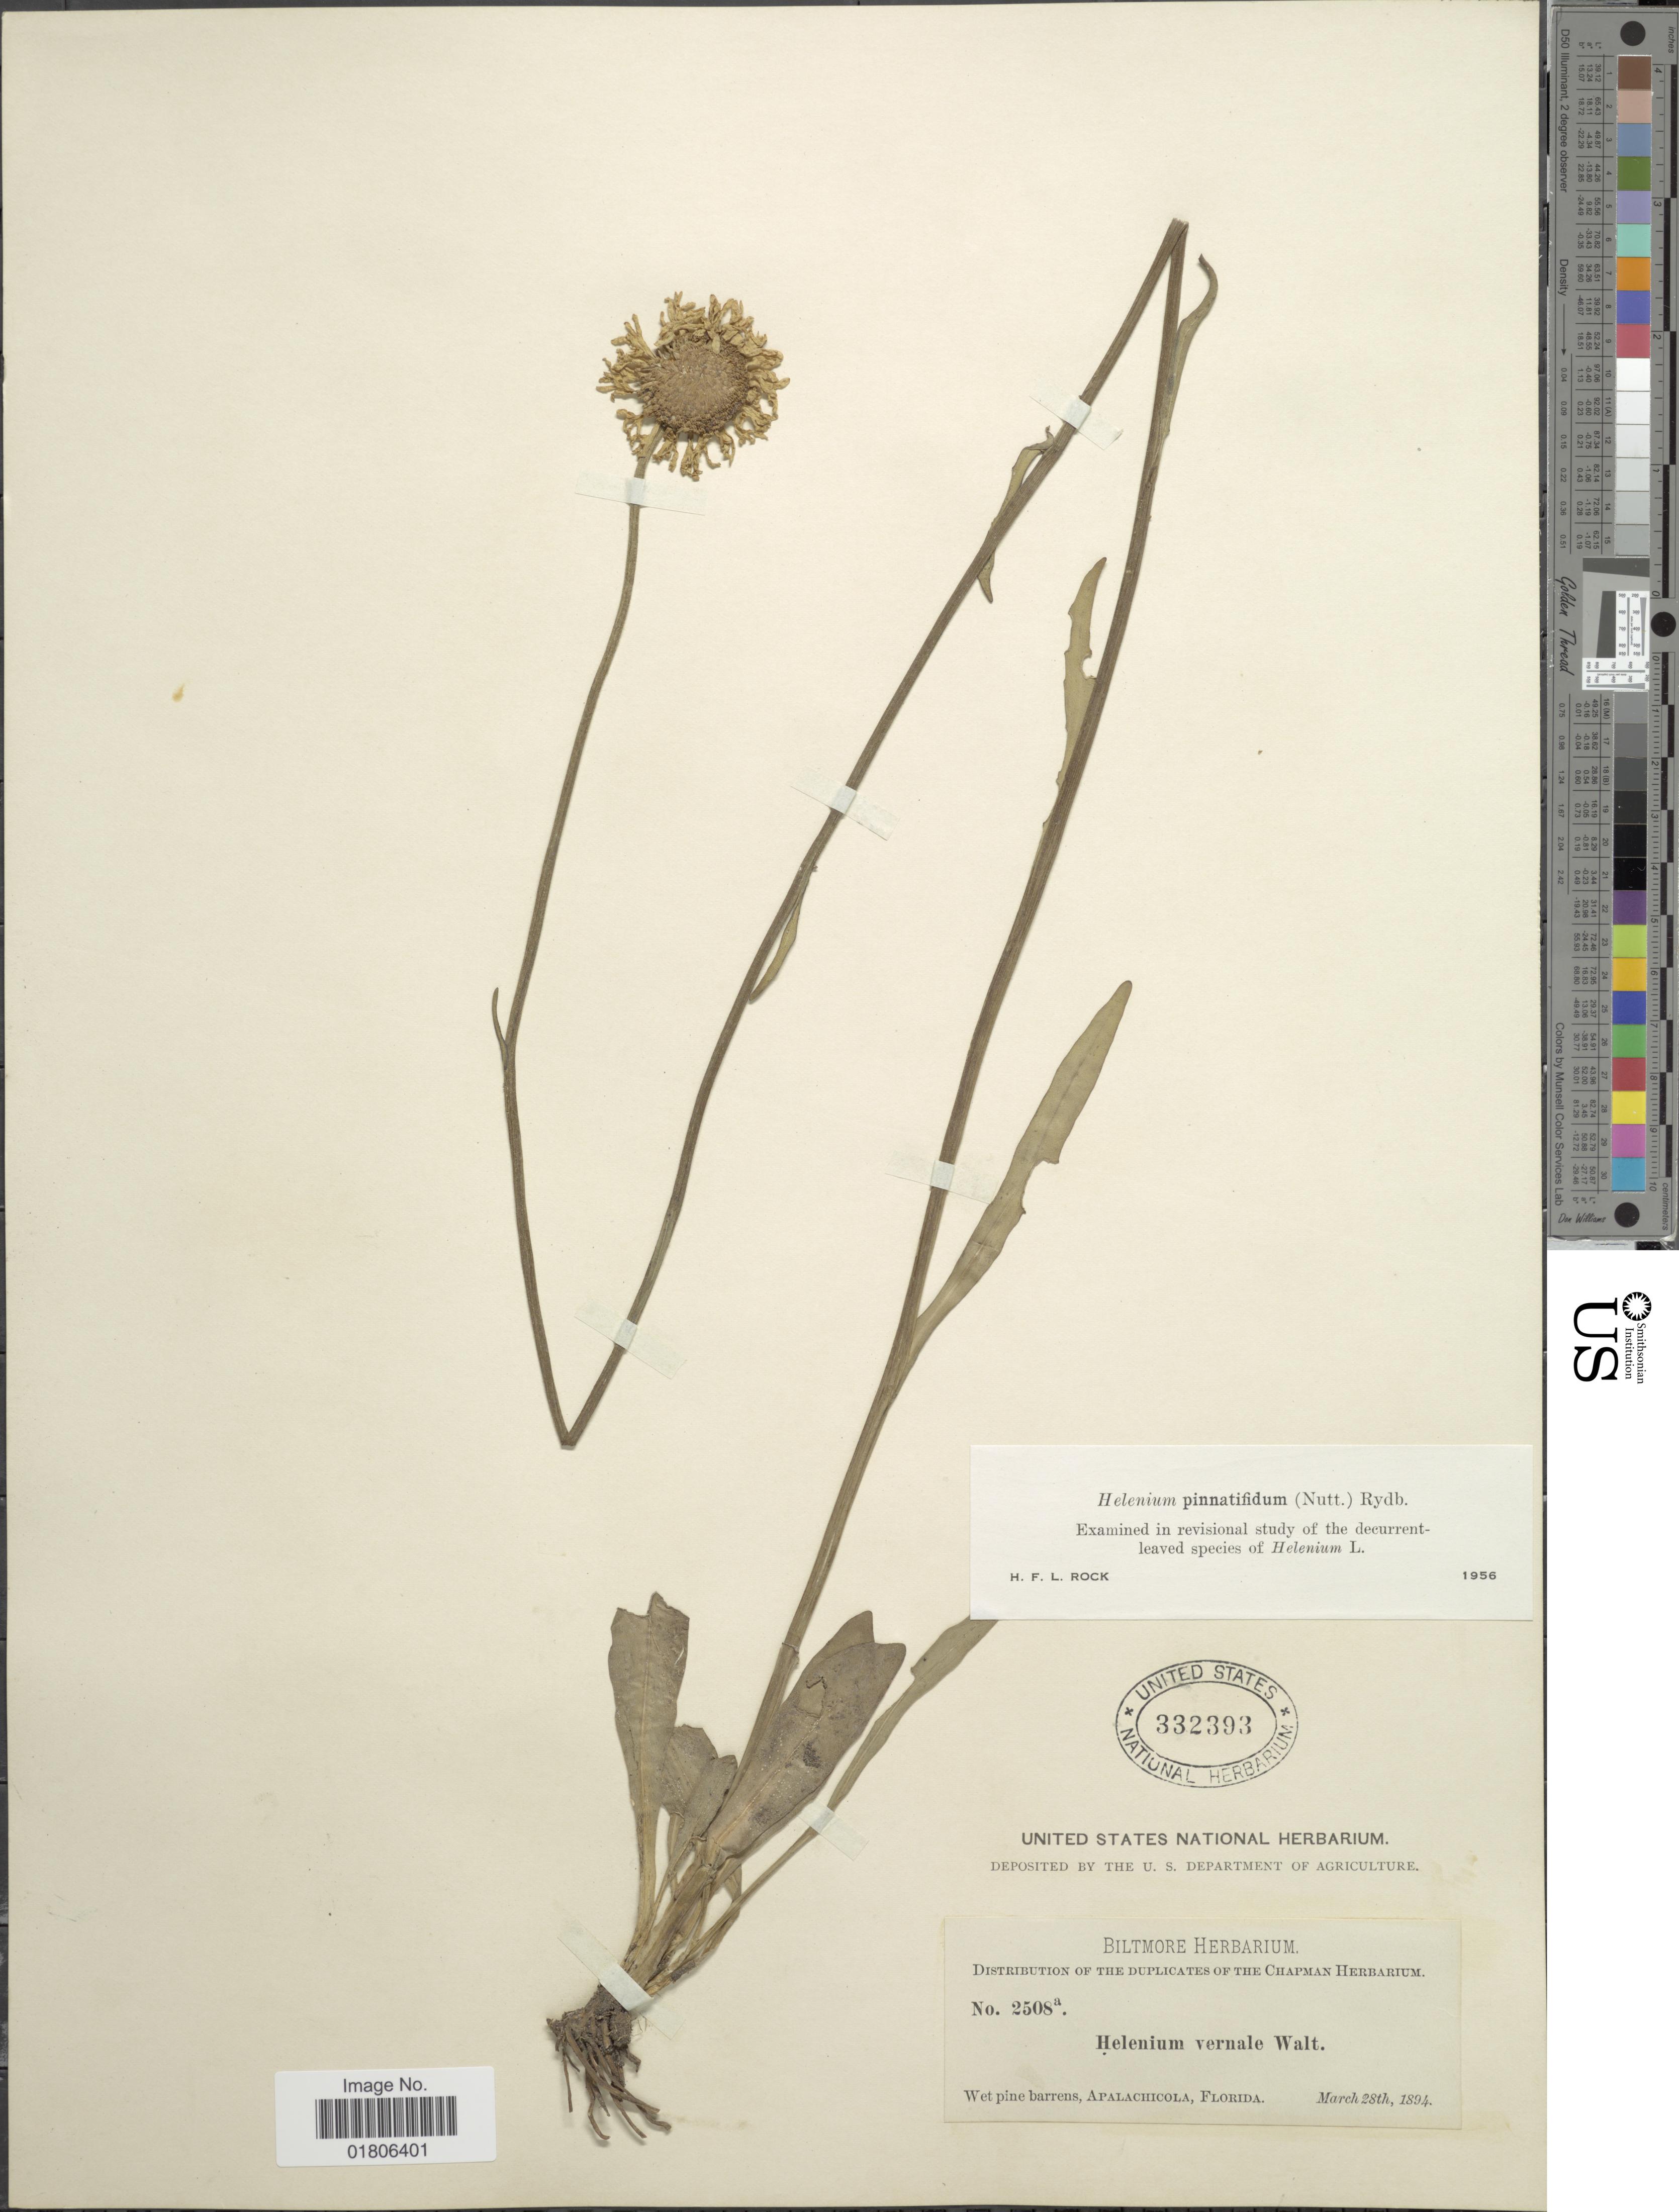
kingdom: Plantae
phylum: Tracheophyta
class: Magnoliopsida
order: Asterales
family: Asteraceae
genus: Helenium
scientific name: Helenium pinnatifidum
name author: (Schwein. ex Nutt.) Rydb.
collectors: ex herb. Biltmore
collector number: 2508a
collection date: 1894-03-28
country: United States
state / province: Florida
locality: Wet pine barrens, Apalachicola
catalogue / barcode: US 3329393